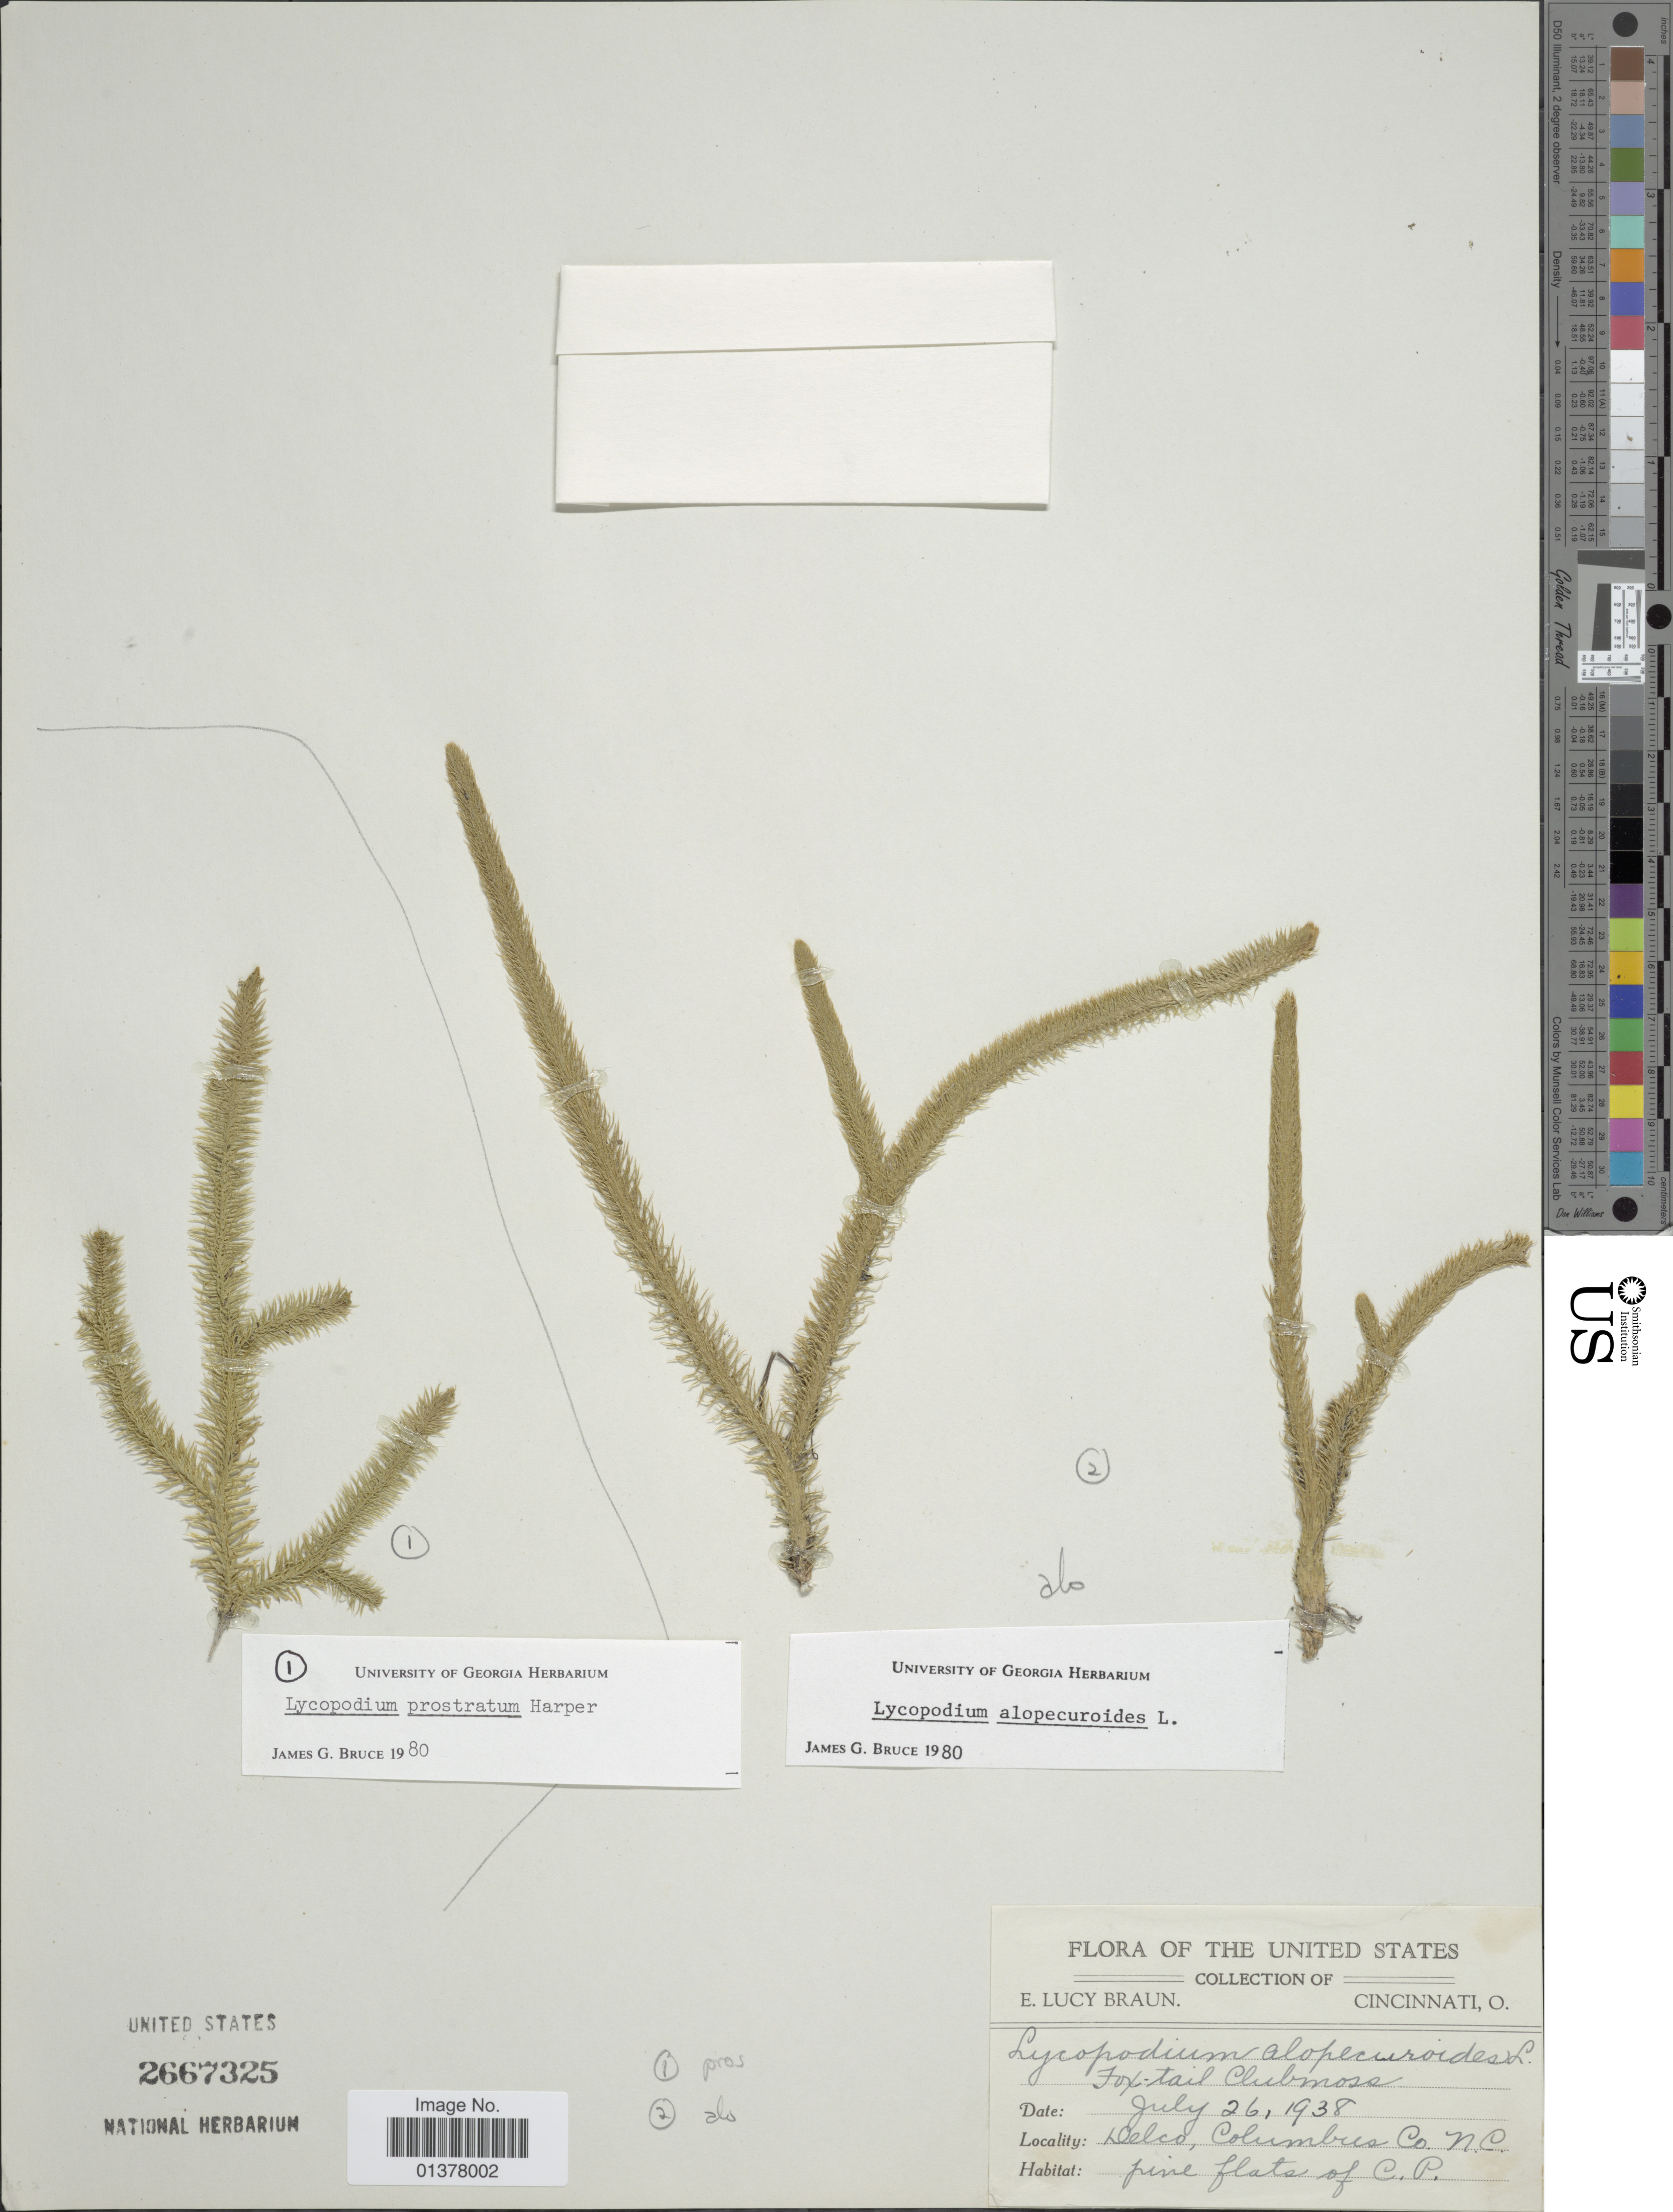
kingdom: Plantae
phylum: Tracheophyta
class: Lycopodiopsida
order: Lycopodiales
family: Lycopodiaceae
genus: Lycopodiella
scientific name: Lycopodiella alopecuroides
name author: (L.) Cranfill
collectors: E. L. Braun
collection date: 1938-07-26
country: United States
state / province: North Carolina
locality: Delco Culumbus Co.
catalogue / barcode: US 2667325